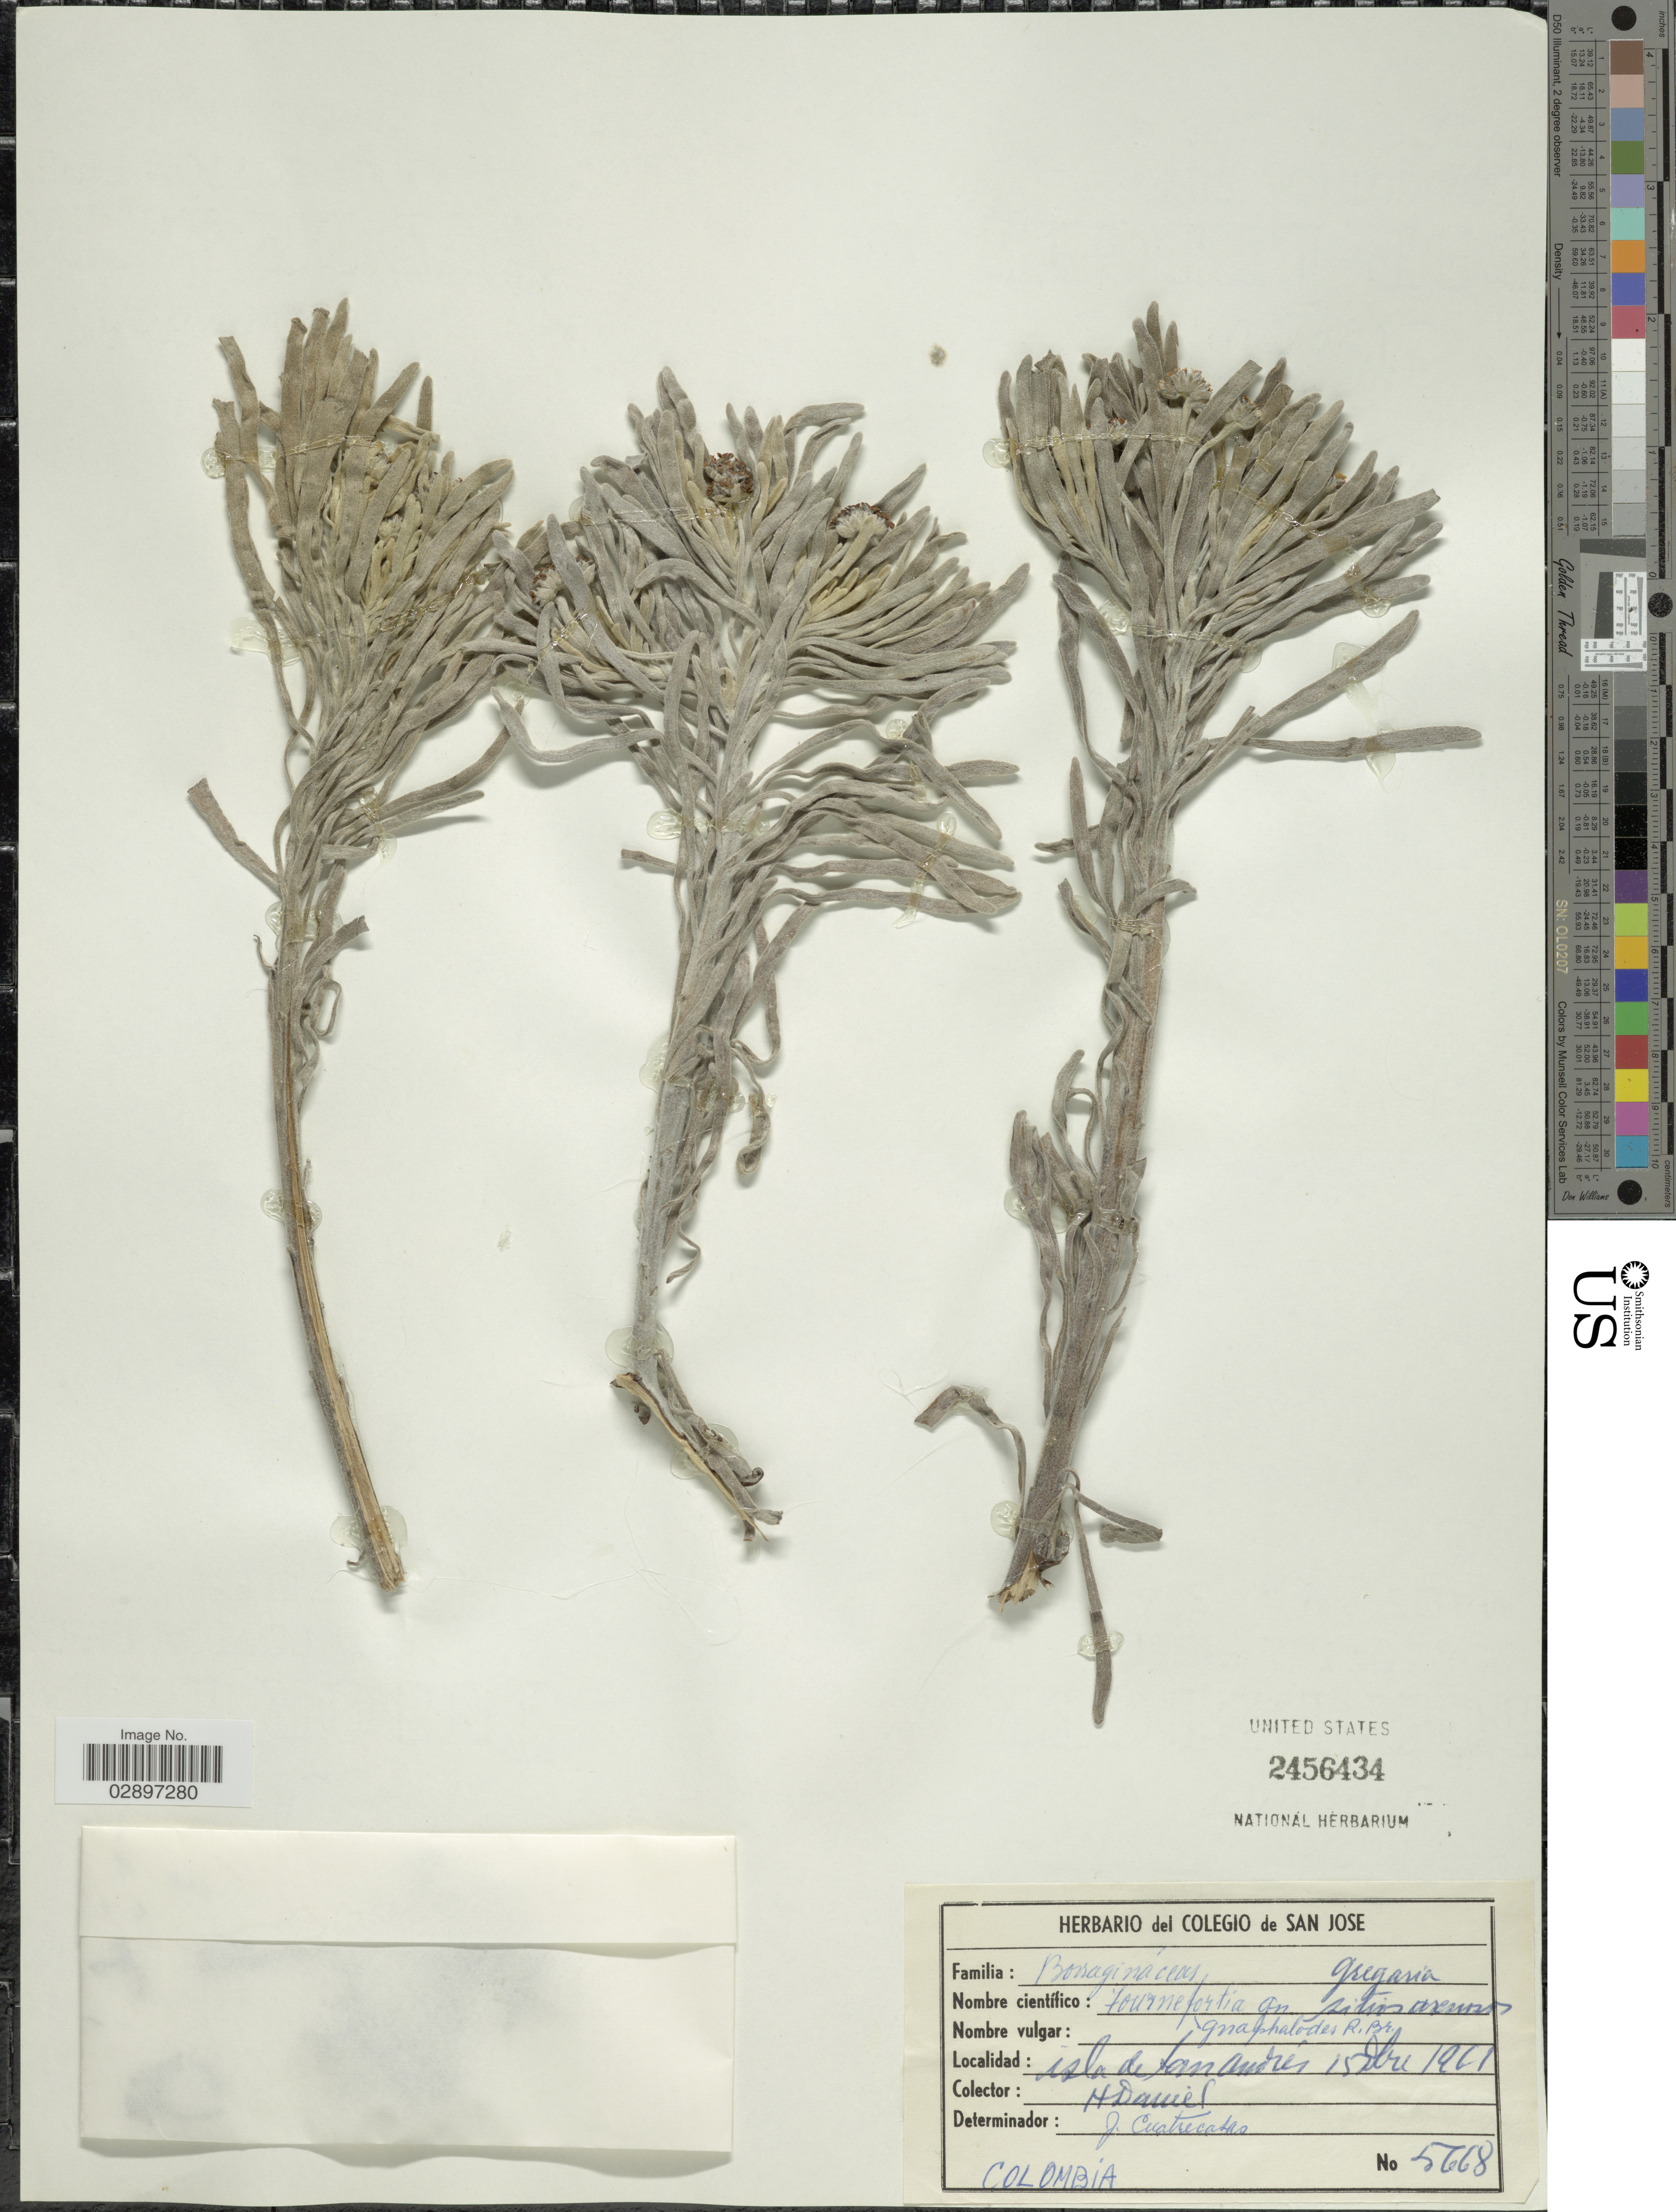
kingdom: Plantae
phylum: Tracheophyta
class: Magnoliopsida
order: Boraginales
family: Heliotropiaceae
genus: Tournefortia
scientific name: Tournefortia gnaphalodes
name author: (L.) R. Br.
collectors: H. Daniel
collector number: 5668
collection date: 1961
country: Colombia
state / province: San Andres y Providencia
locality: Isla de San Andres.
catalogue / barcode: US 2456434